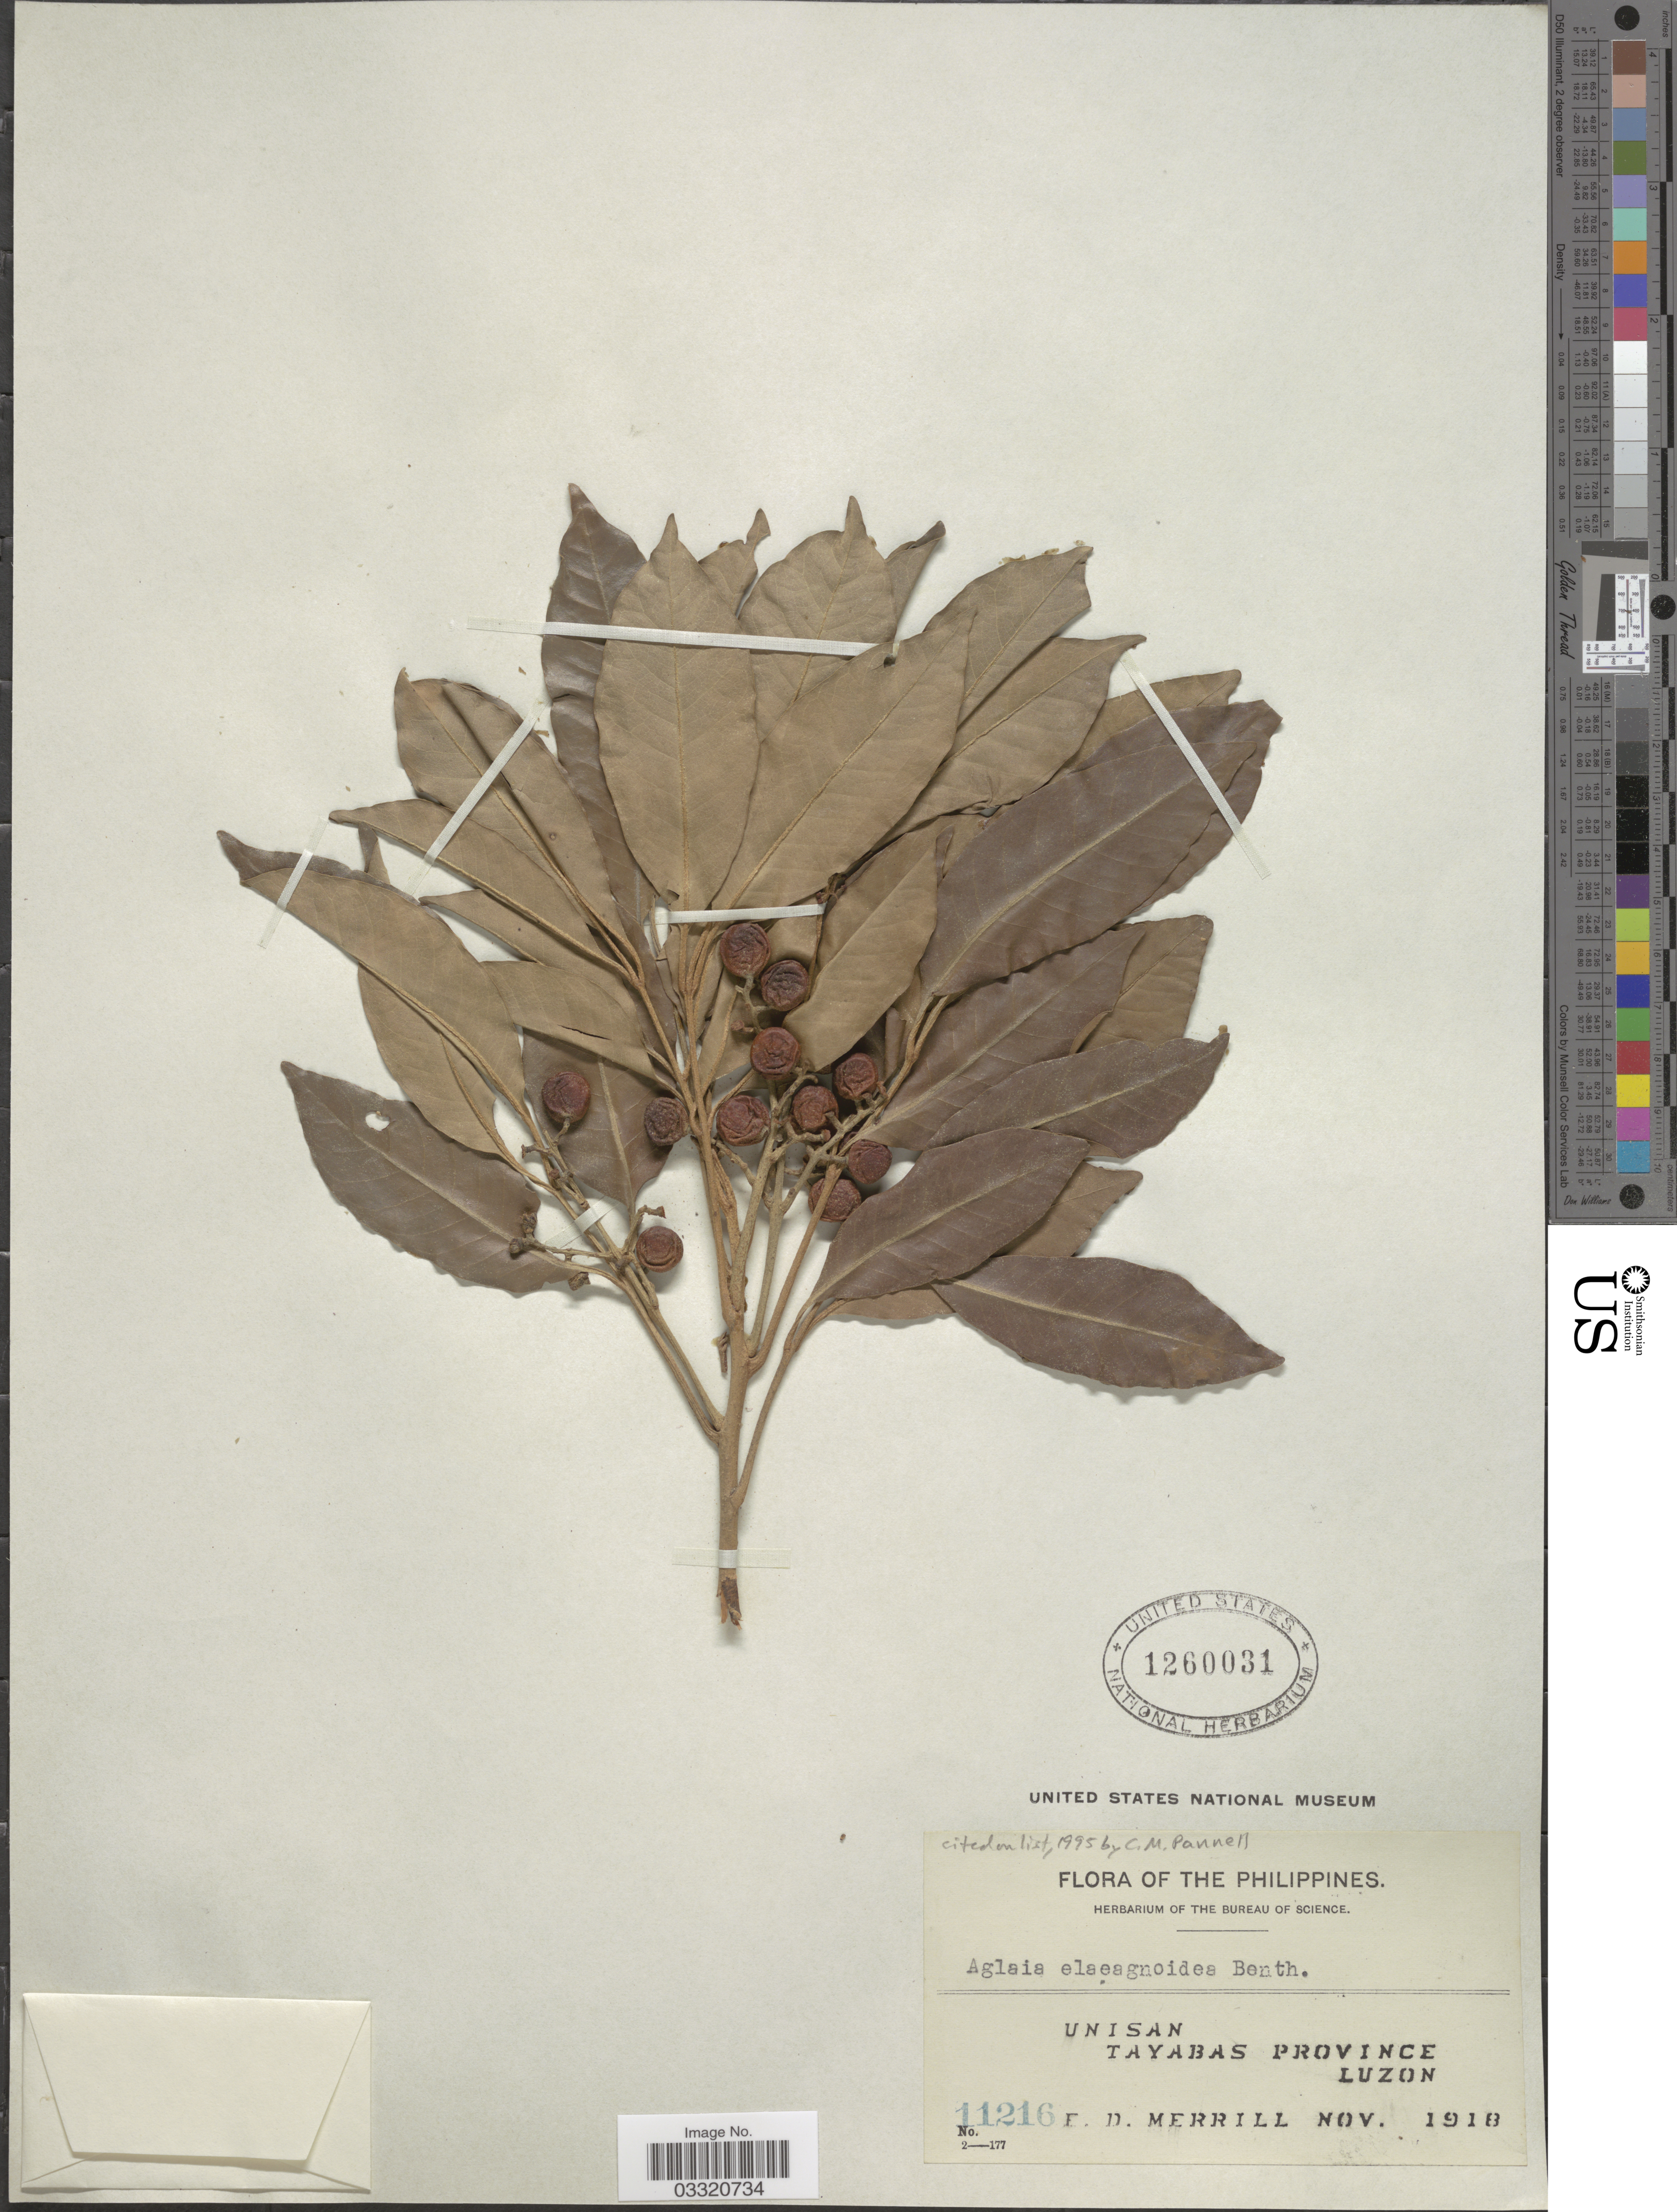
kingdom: Plantae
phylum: Tracheophyta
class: Magnoliopsida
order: Sapindales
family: Meliaceae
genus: Aglaia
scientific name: Aglaia elaeagnoidea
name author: (A. Juss.) Benth.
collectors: E. D. Merrill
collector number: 11216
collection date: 1918-11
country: Philippines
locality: Unisan, Tayabas Province, Luzon.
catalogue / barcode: US 1260031